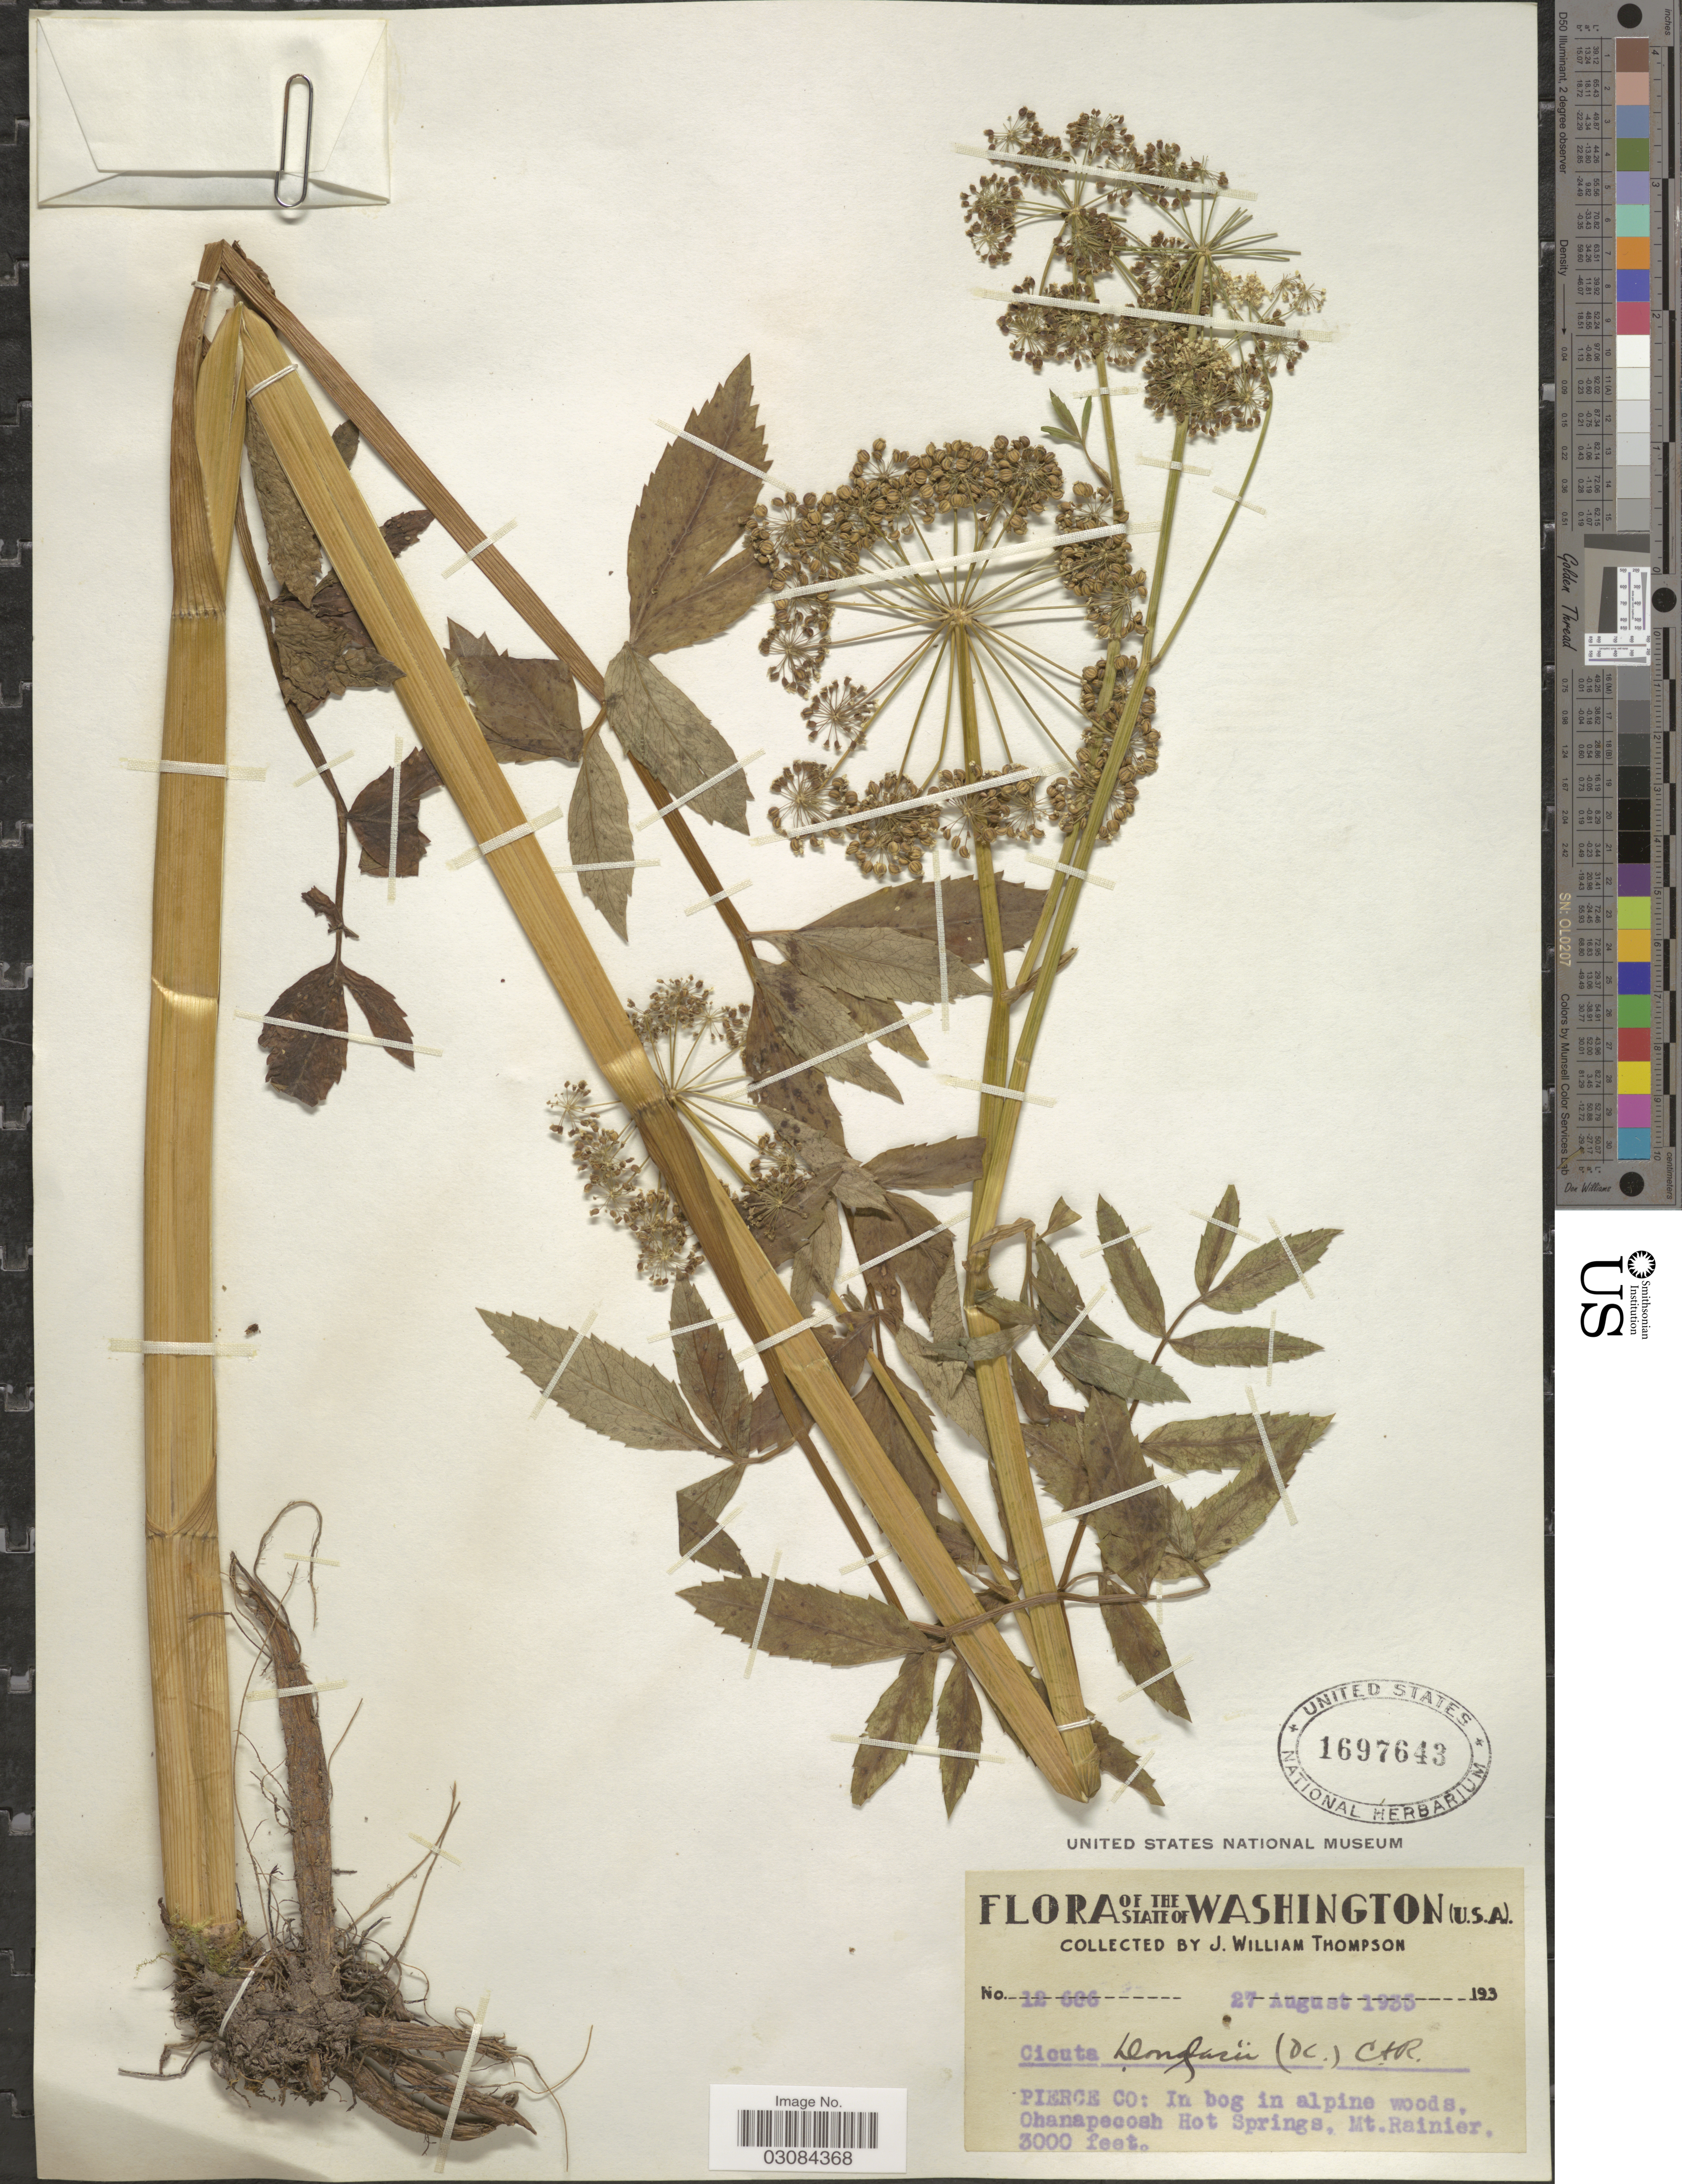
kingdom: Plantae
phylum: Tracheophyta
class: Magnoliopsida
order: Apiales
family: Apiaceae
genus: Cicuta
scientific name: Cicuta douglasii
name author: (DC.) J.M. Coult. & Rose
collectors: J. W. Thompson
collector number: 12606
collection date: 1935-08-27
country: United States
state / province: Washington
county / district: Pierce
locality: Pierce Co: Ohanapecosh Hot Springs, Mt. Rainier.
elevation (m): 914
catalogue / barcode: US 1697643